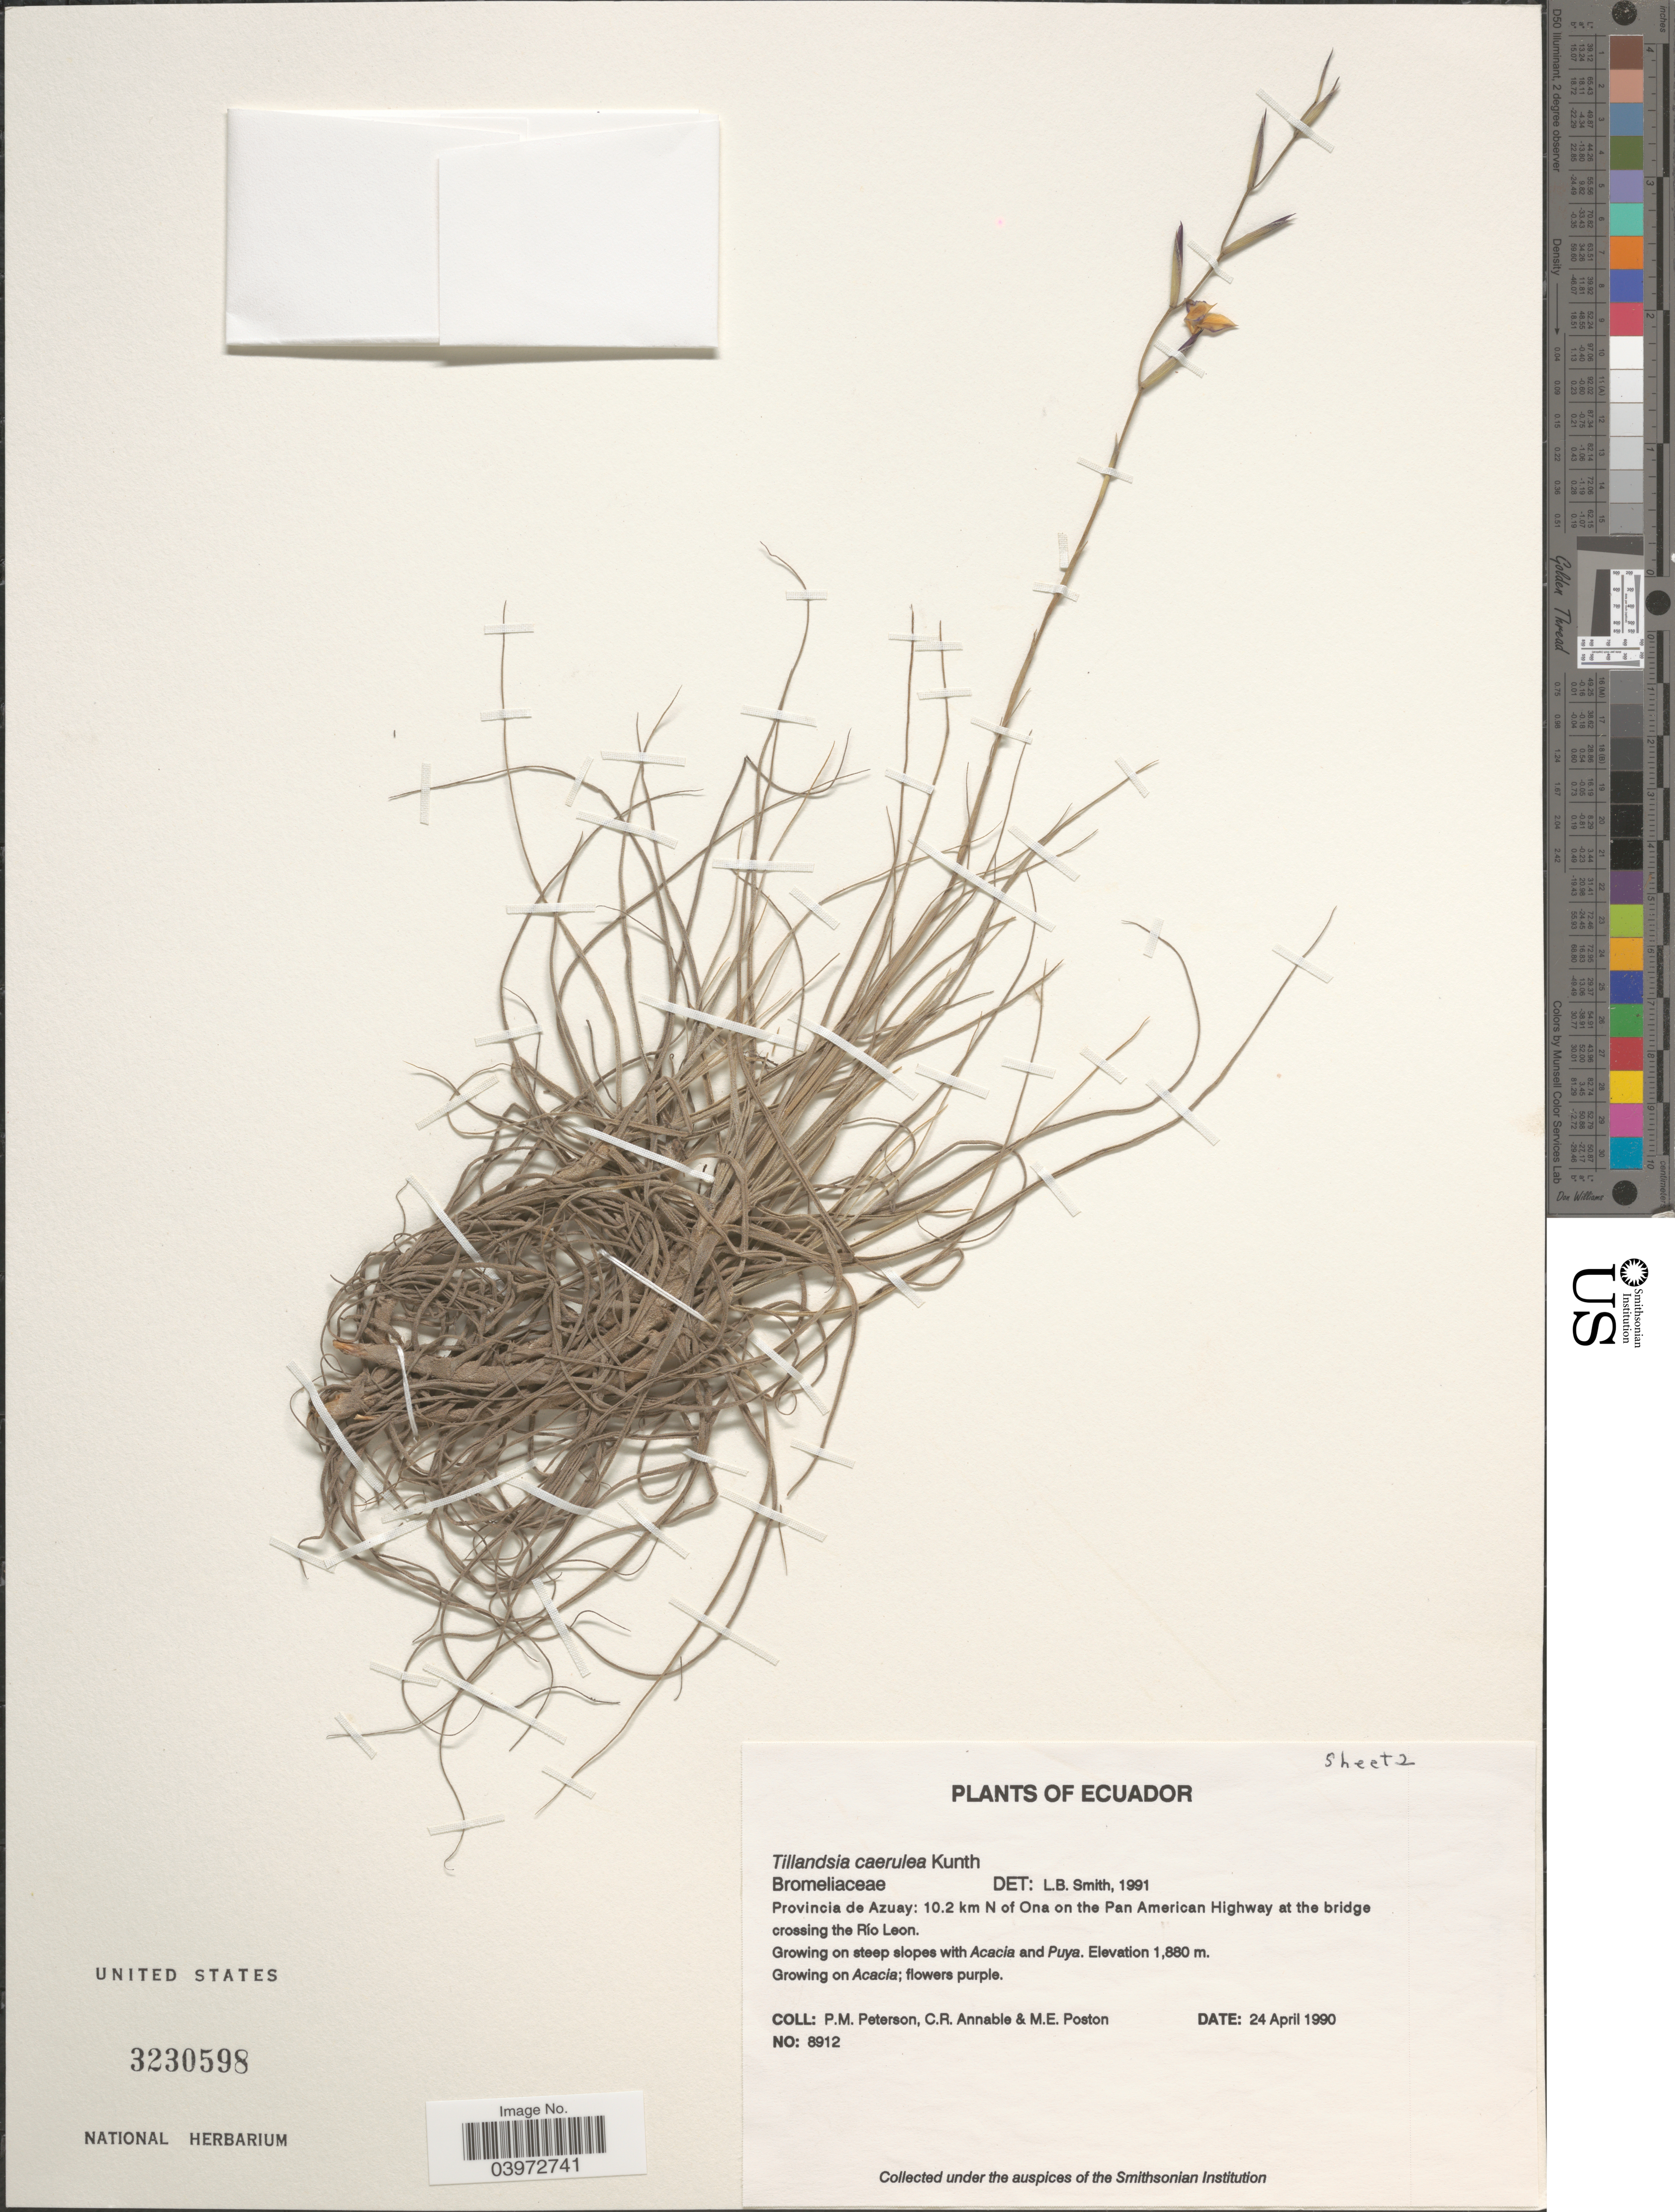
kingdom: Plantae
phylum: Tracheophyta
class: Liliopsida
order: Poales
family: Bromeliaceae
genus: Tillandsia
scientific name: Tillandsia caerulea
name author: Kunth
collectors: P. M. Peterson, C. R. Annable & M. Poston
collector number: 8912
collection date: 1990-04-24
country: Ecuador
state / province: Azuay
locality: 10.2 km N of Ona on the Pan American Highway at the bridge crossing the Río Leon.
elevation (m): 1880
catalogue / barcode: US 3230598